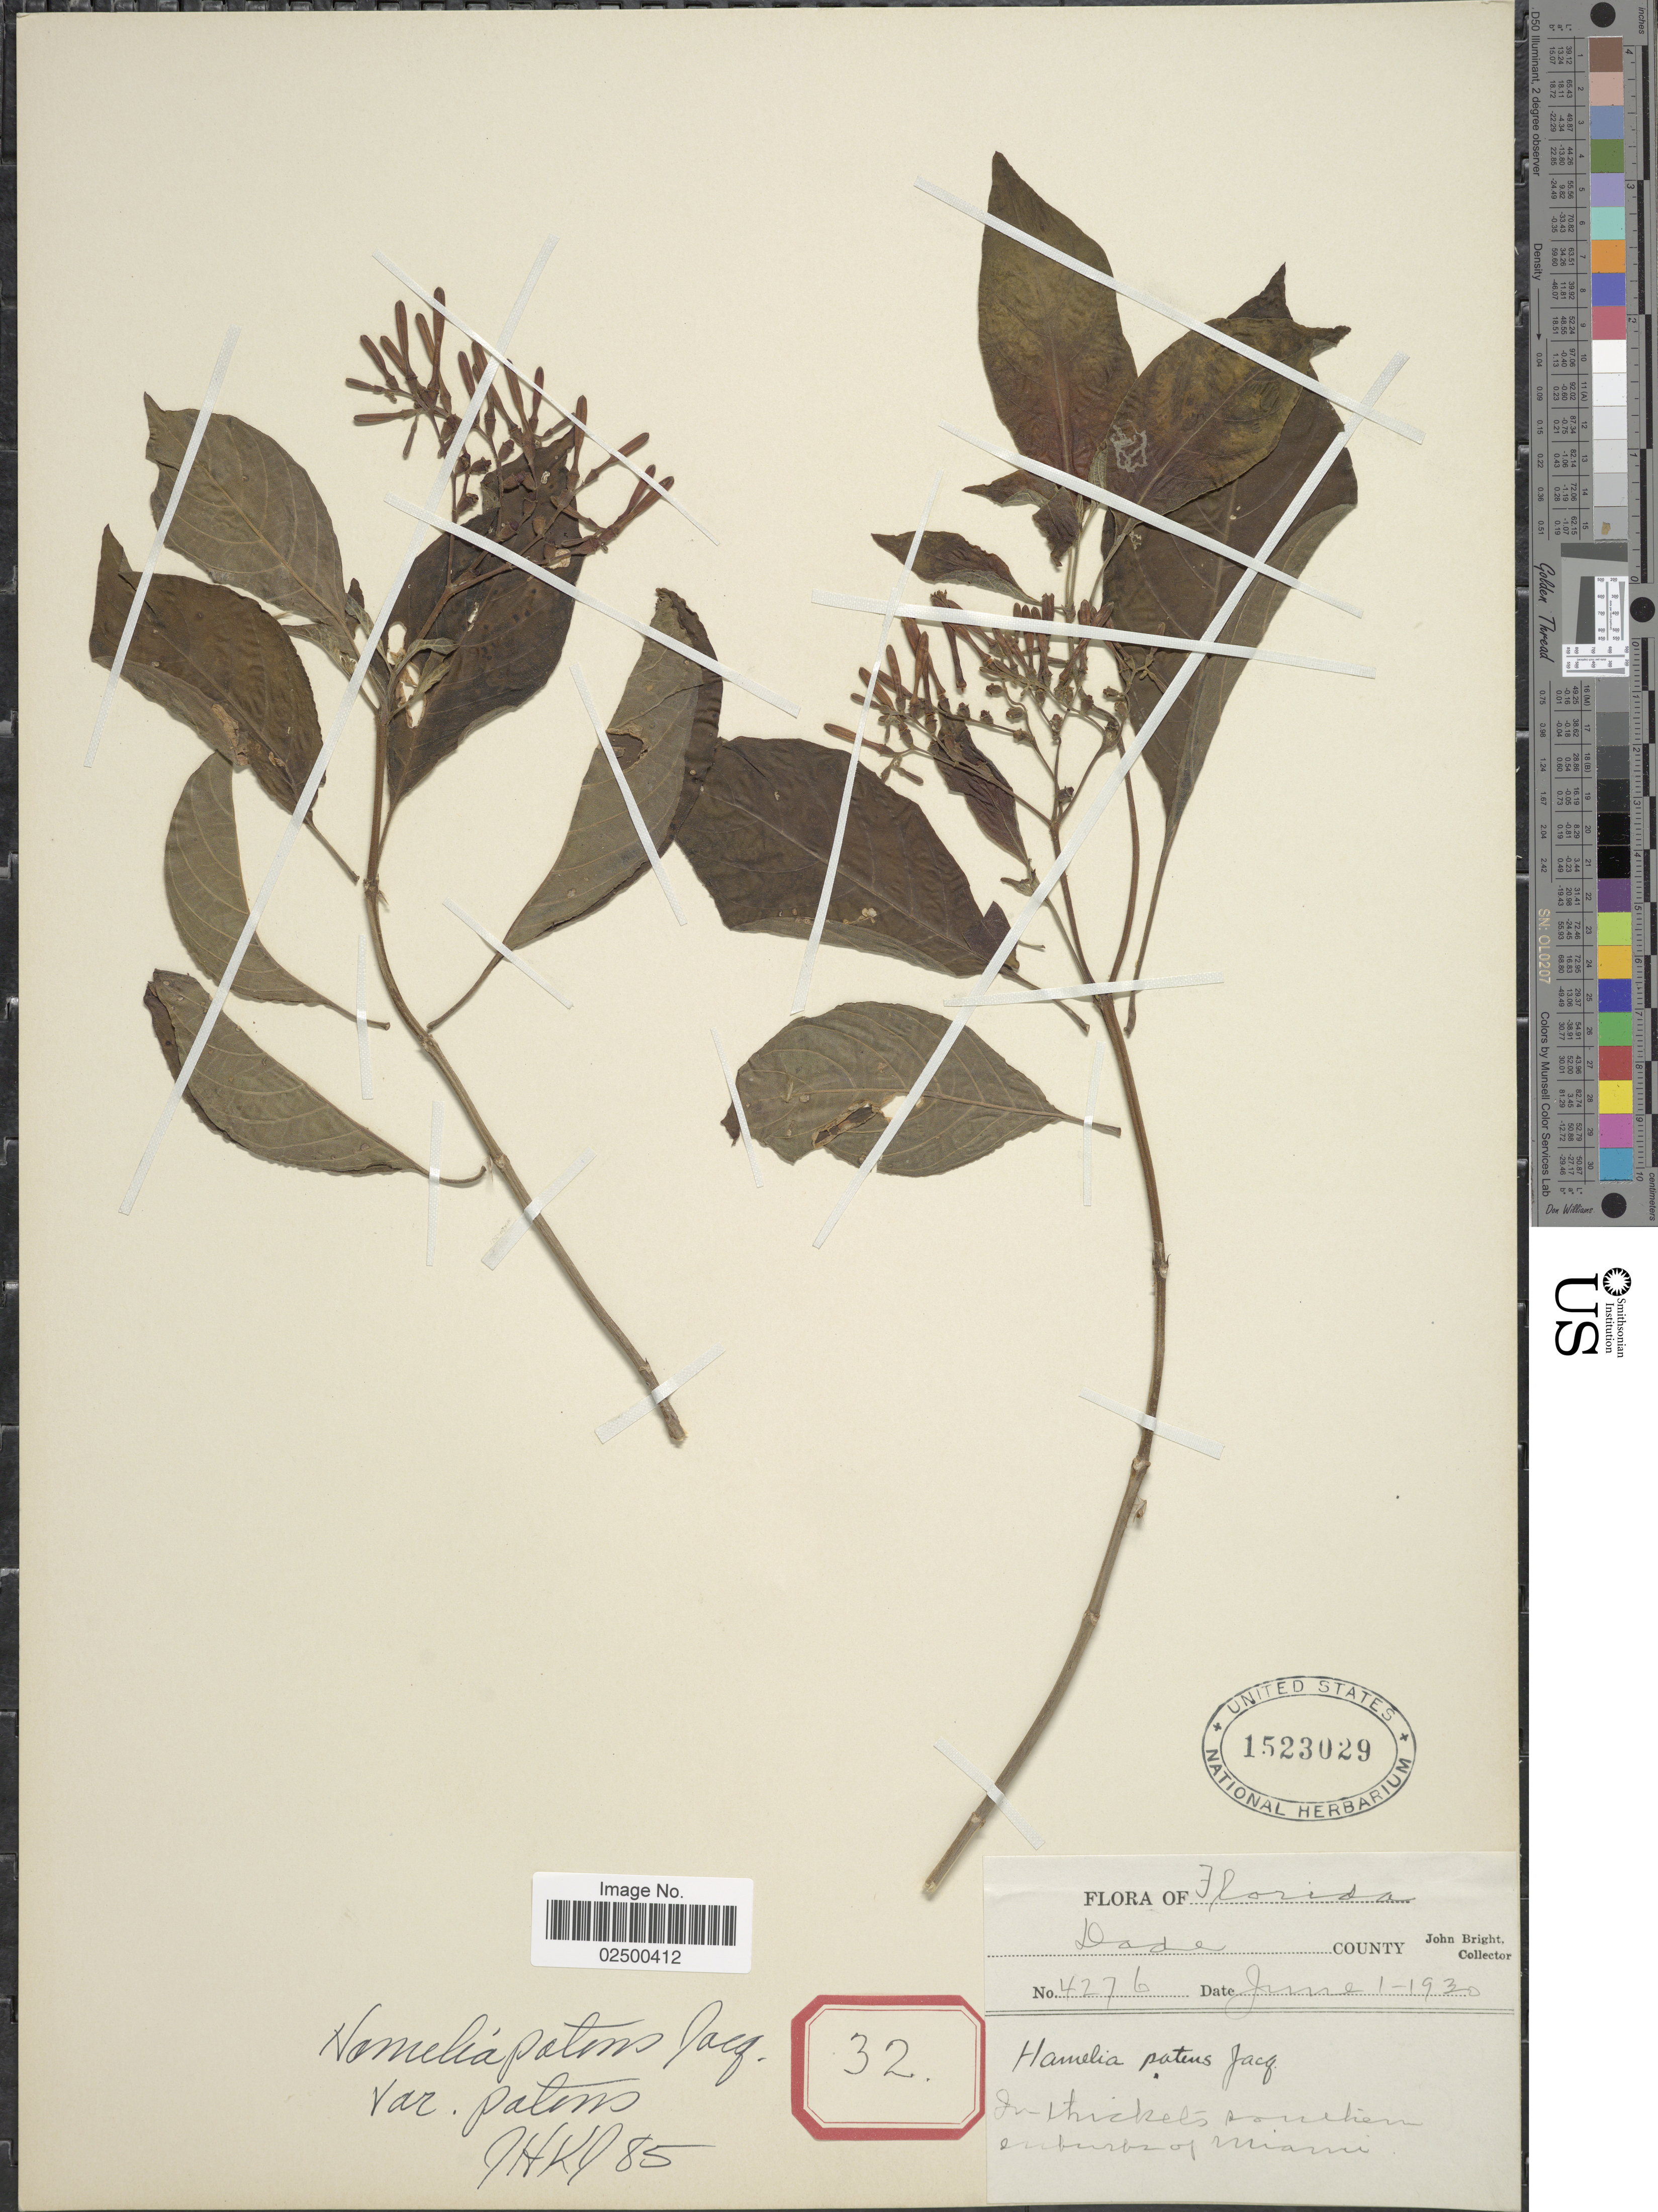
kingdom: Plantae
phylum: Tracheophyta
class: Magnoliopsida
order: Gentianales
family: Rubiaceae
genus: Hamelia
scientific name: Hamelia patens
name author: Jacq.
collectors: J. Bright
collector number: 4276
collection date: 1930-06-01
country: United States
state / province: Florida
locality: Dade County, southern suburbs of Miami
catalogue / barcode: US 1523029